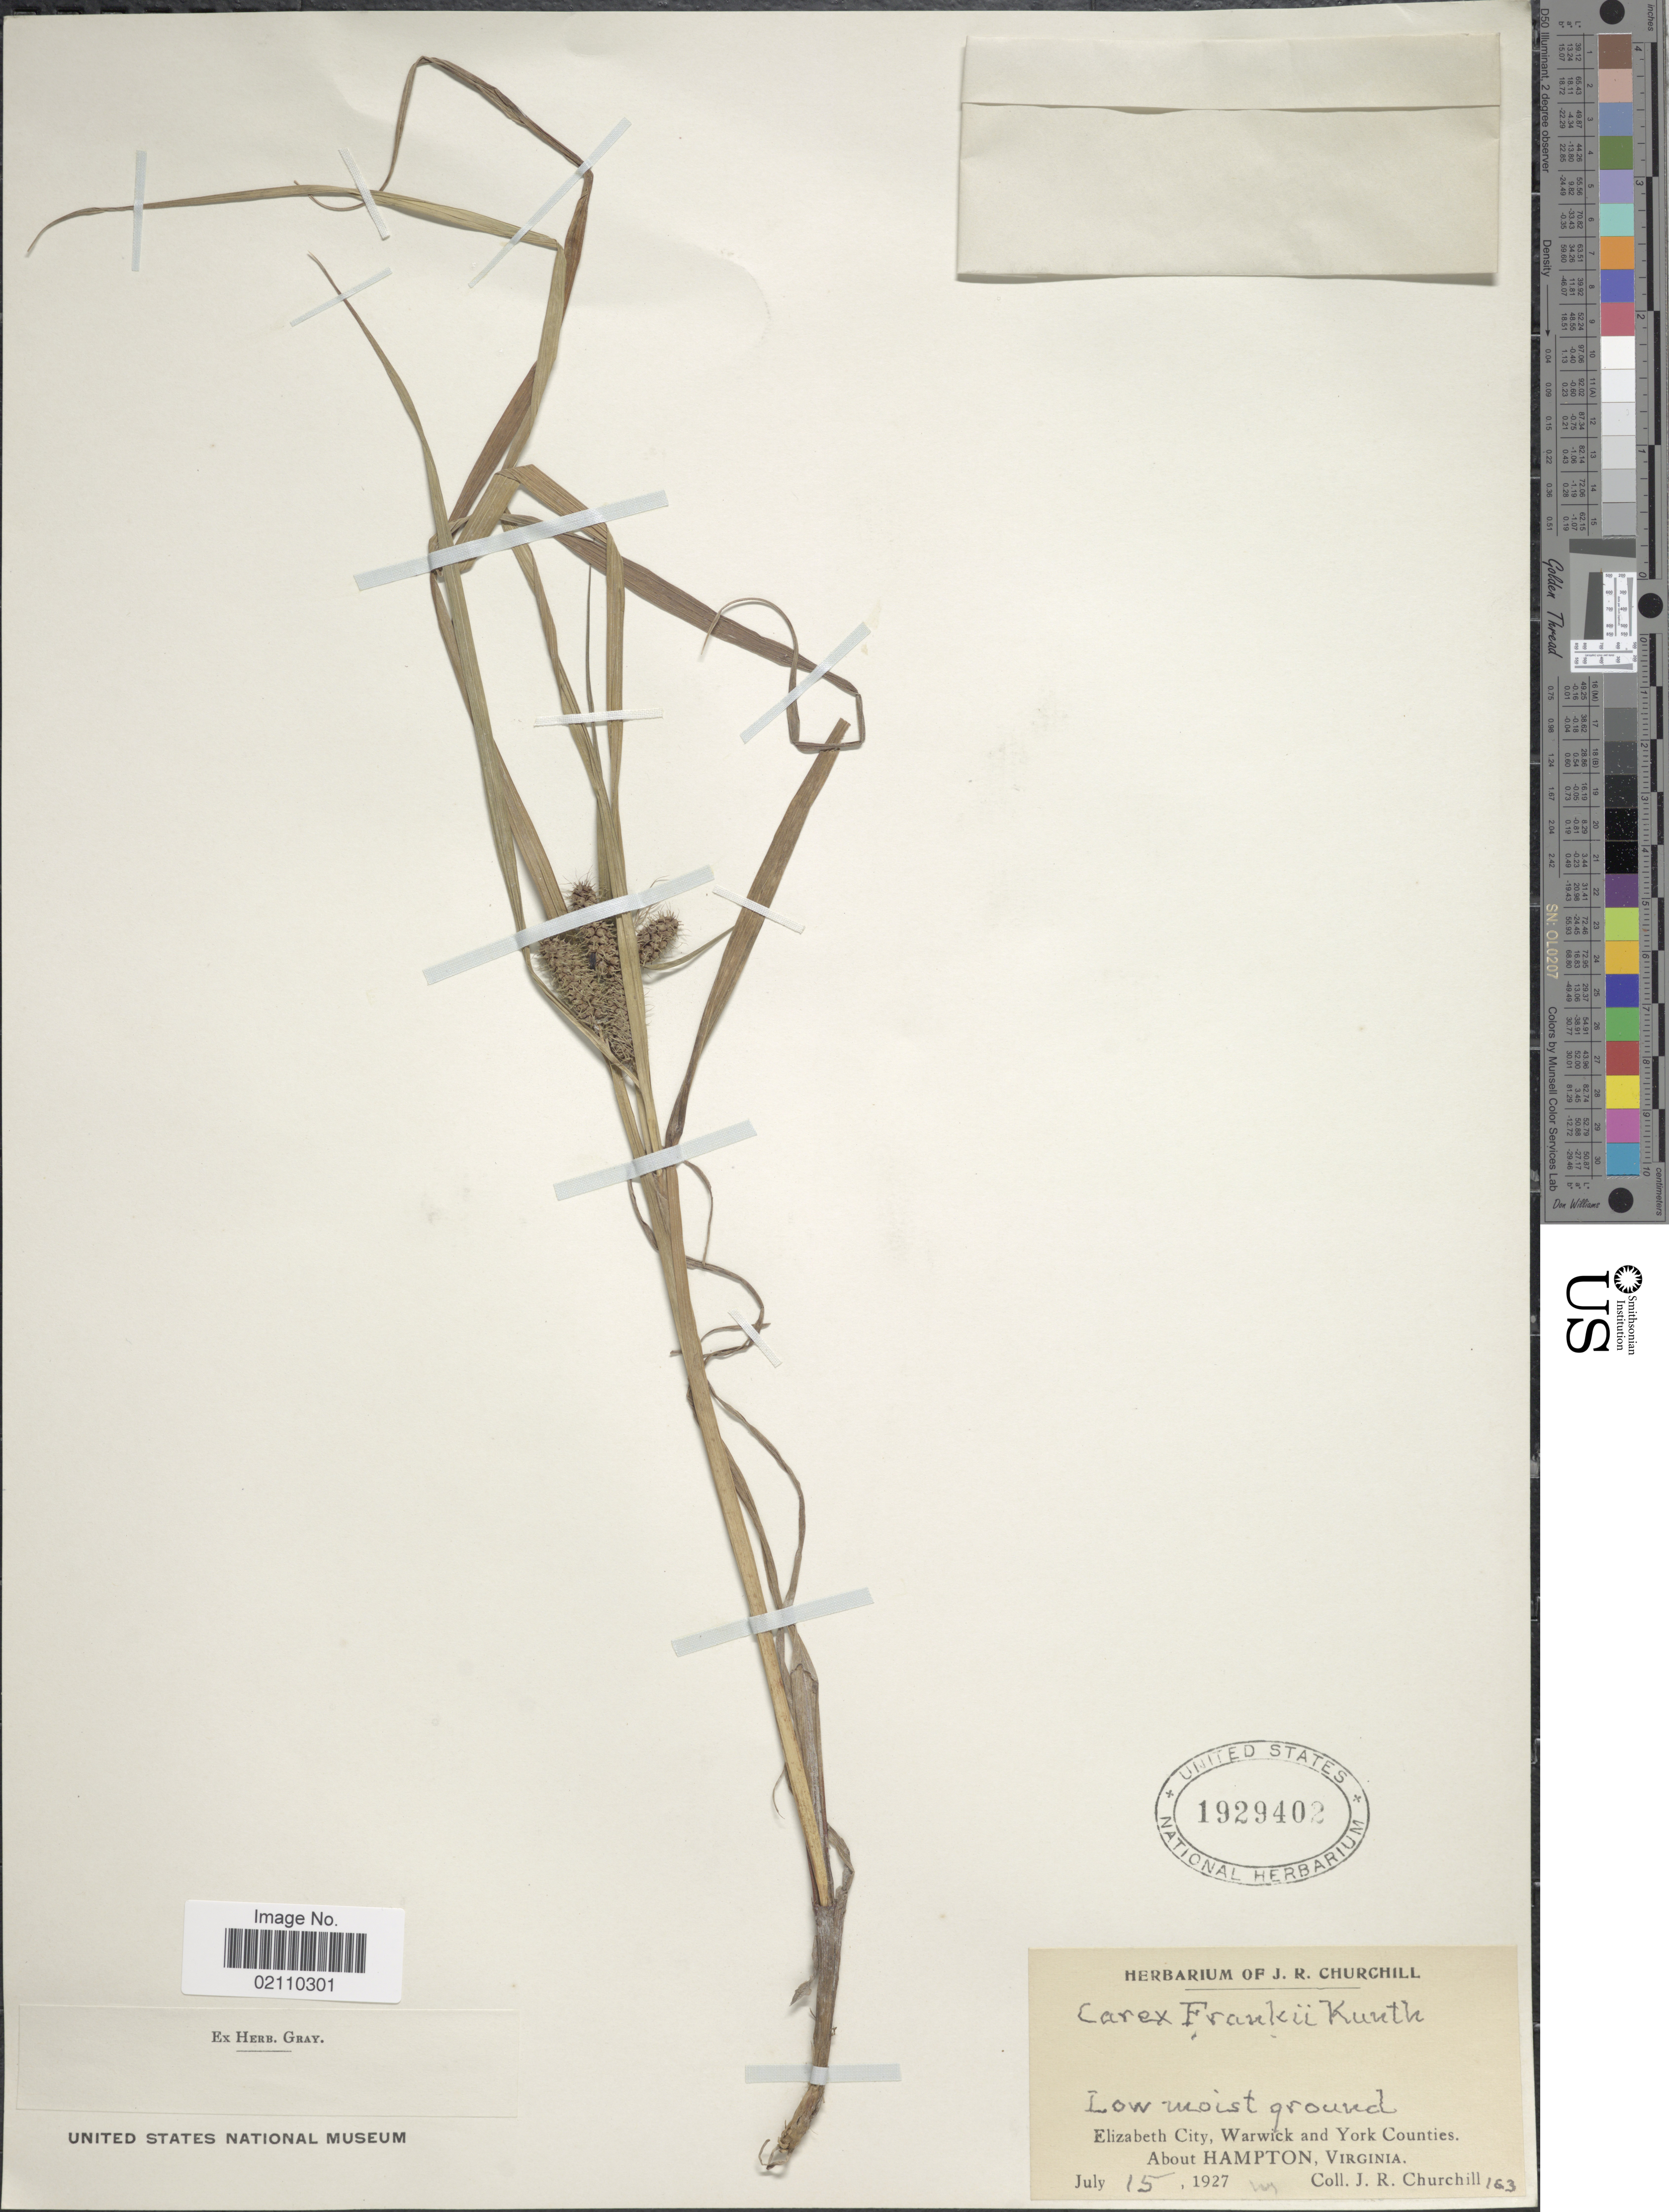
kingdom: Plantae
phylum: Tracheophyta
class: Liliopsida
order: Poales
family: Cyperaceae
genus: Carex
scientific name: Carex frankii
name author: Kunth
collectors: J. Churchill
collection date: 1927-07-15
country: United States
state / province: Virginia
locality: Low-moist ground, Elizabeth City, Warwick and York Counties, about Hampton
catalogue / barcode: US 1929402